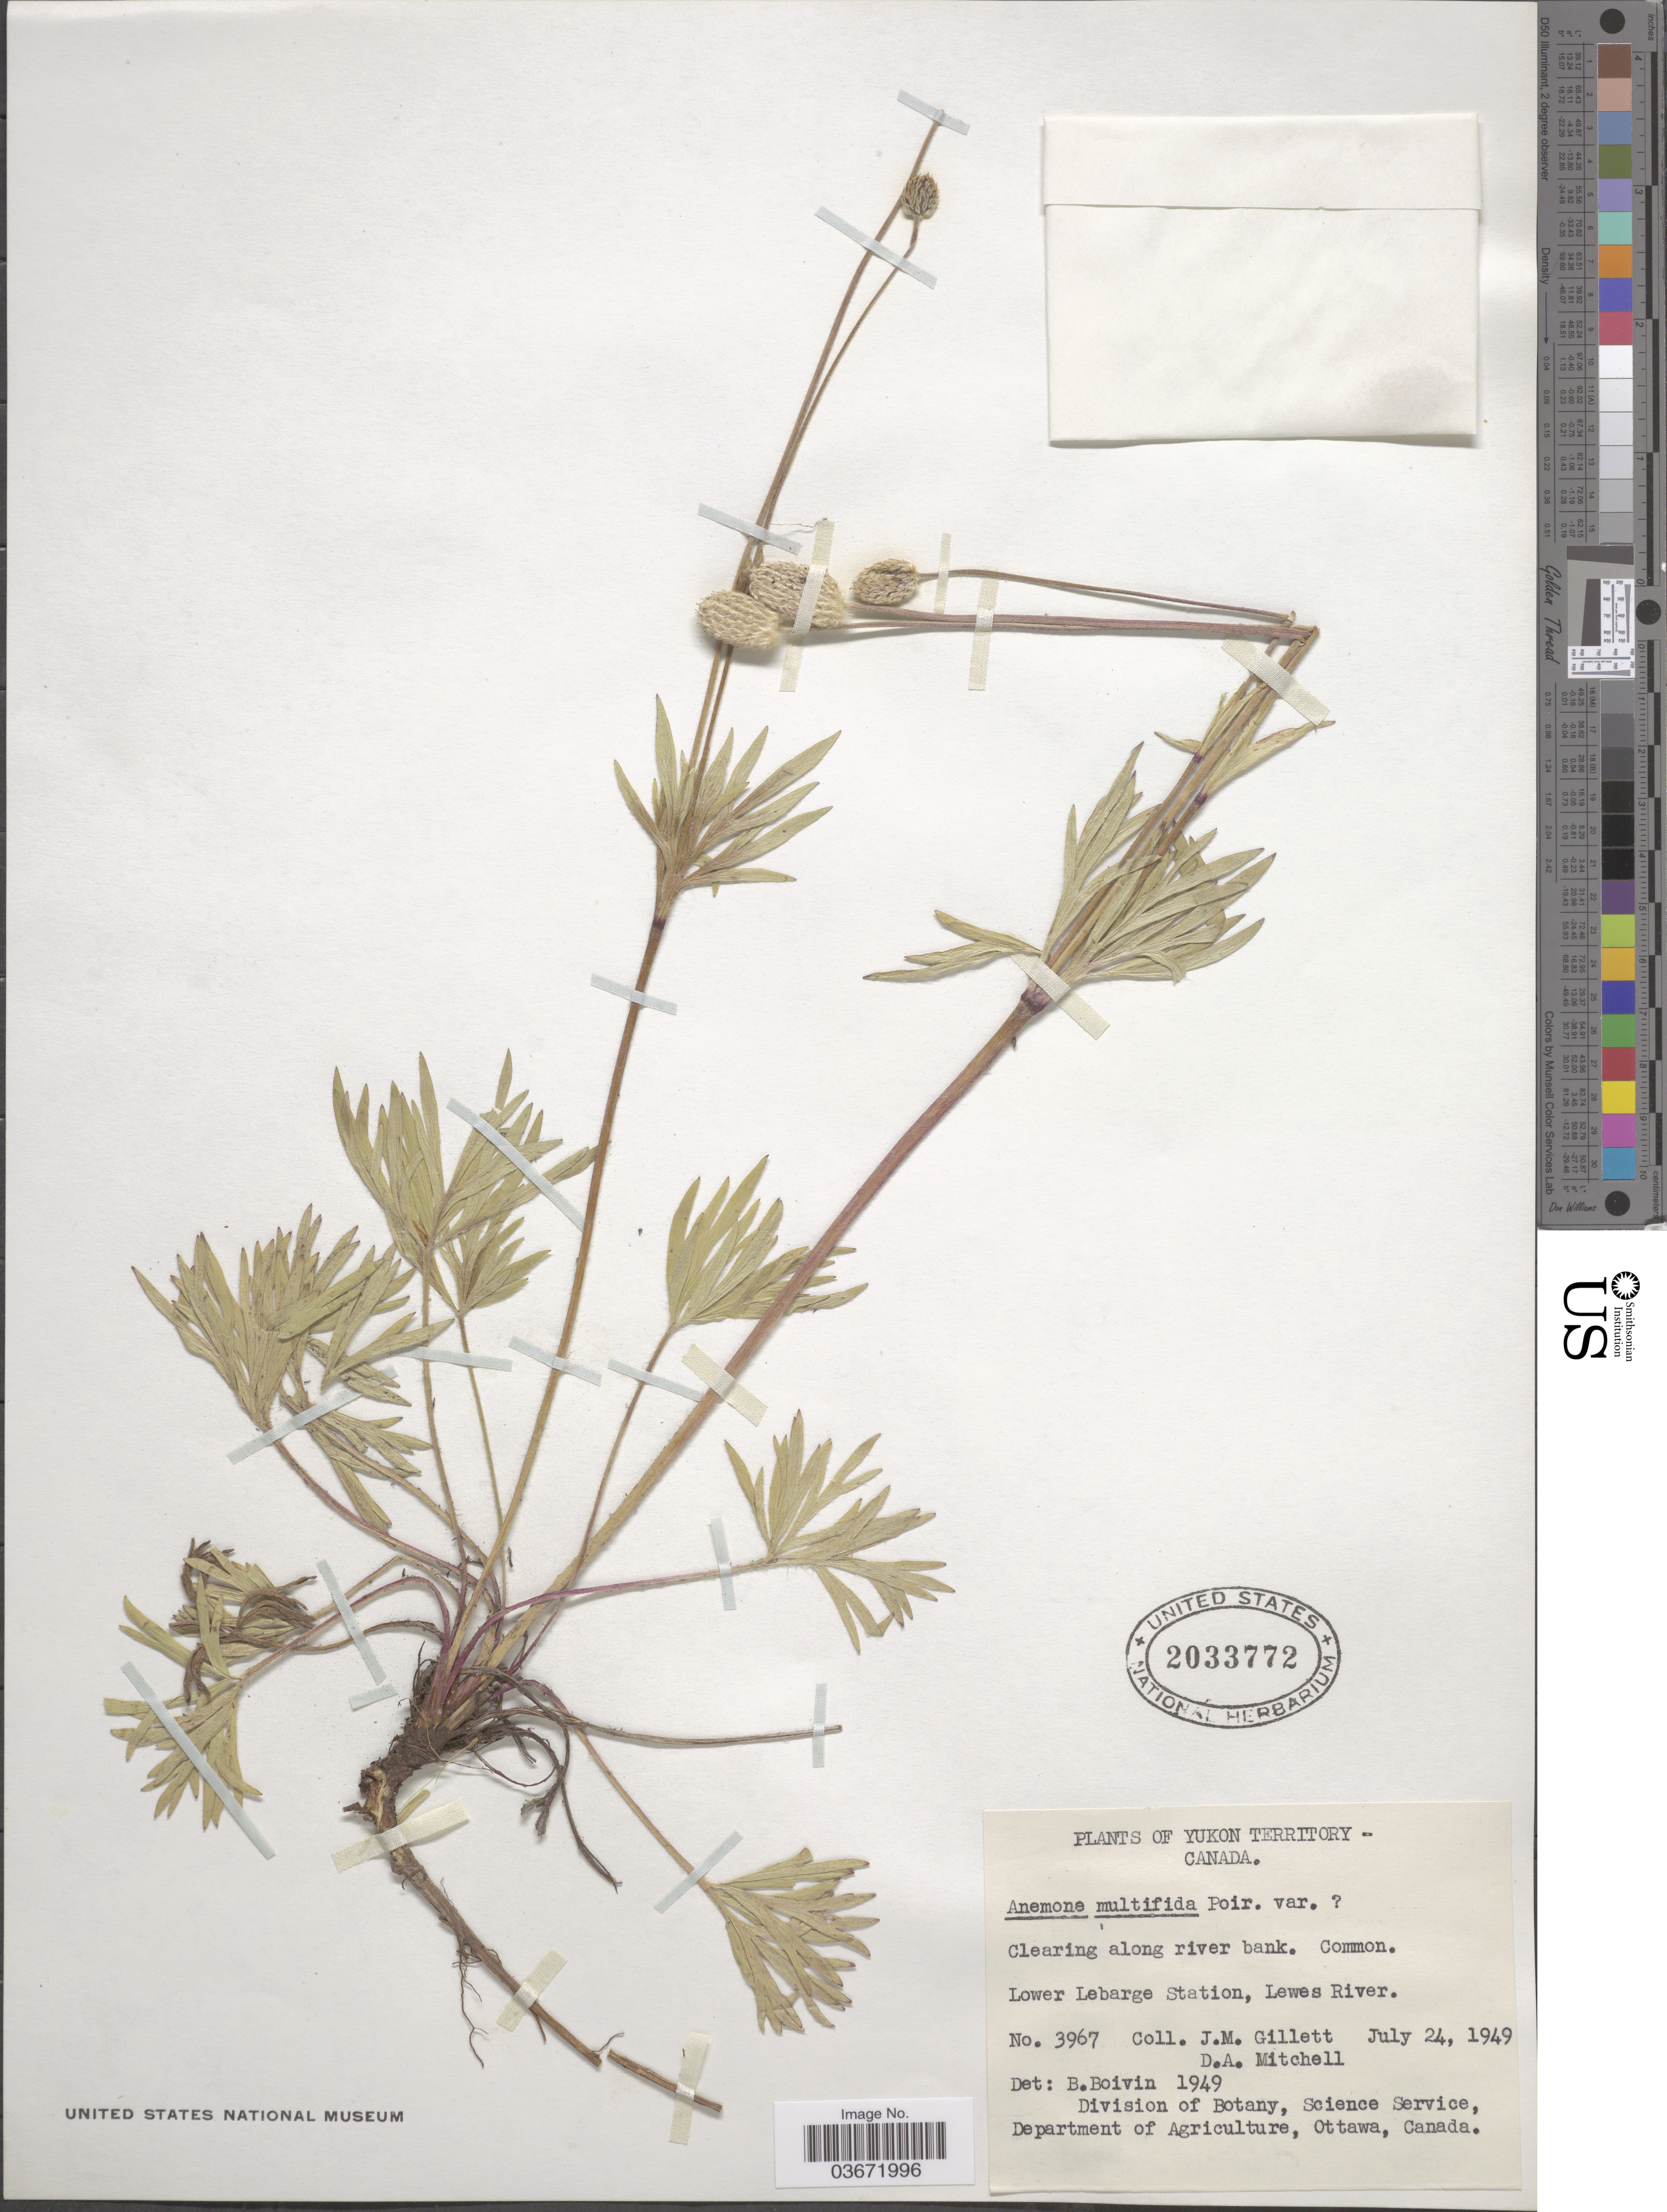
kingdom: Plantae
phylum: Tracheophyta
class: Magnoliopsida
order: Ranunculales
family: Ranunculaceae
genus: Anemone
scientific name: Anemone multifida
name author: Poir.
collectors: J. M. Gillett & D. Mitchell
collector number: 3967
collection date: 1949-07-24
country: Canada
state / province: Yukon Territory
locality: Lower Lebarge Station, Lewes River.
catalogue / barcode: US 2033772